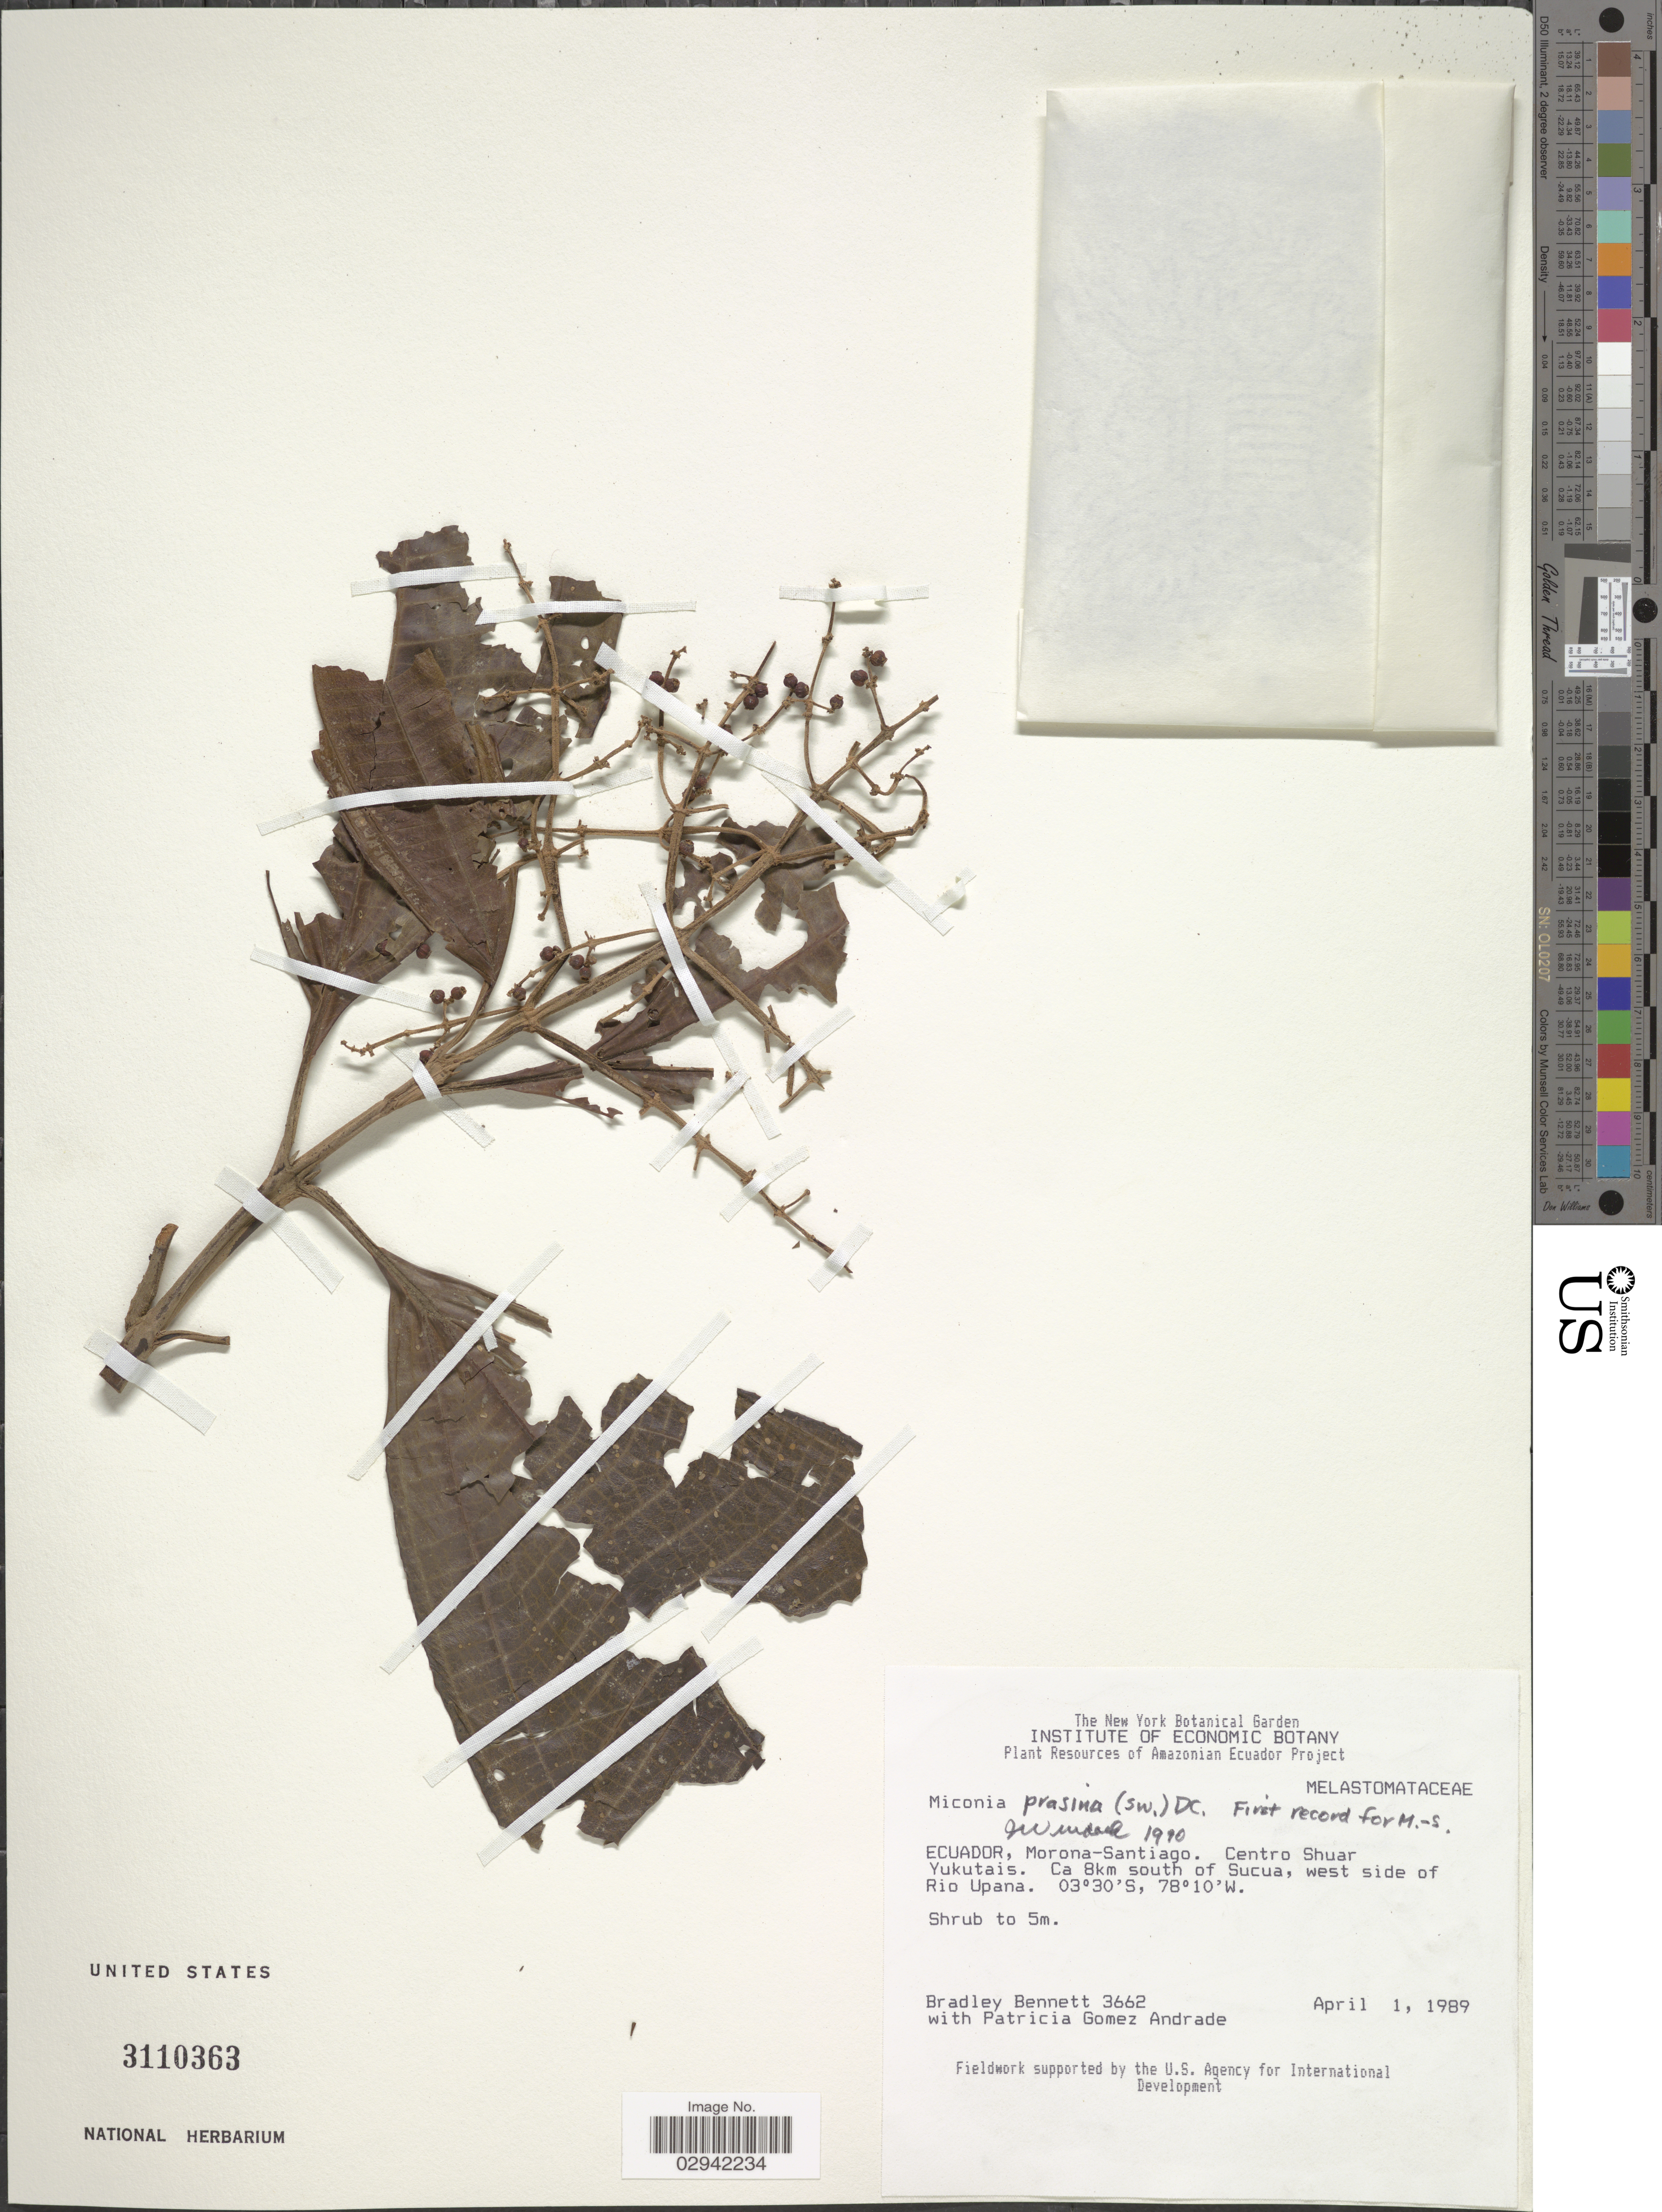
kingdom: Plantae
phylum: Tracheophyta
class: Magnoliopsida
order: Myrtales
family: Melastomataceae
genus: Miconia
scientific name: Miconia prasina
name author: (Sw.) DC.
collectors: B. Bennett & P. Gomez Andrade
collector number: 3662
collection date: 1989-04-01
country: Ecuador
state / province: Morona-Santiago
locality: Centro Shuar Yukutais. Ca 8km south of Sucua, west side of Rio Upana.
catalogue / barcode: US 3110363